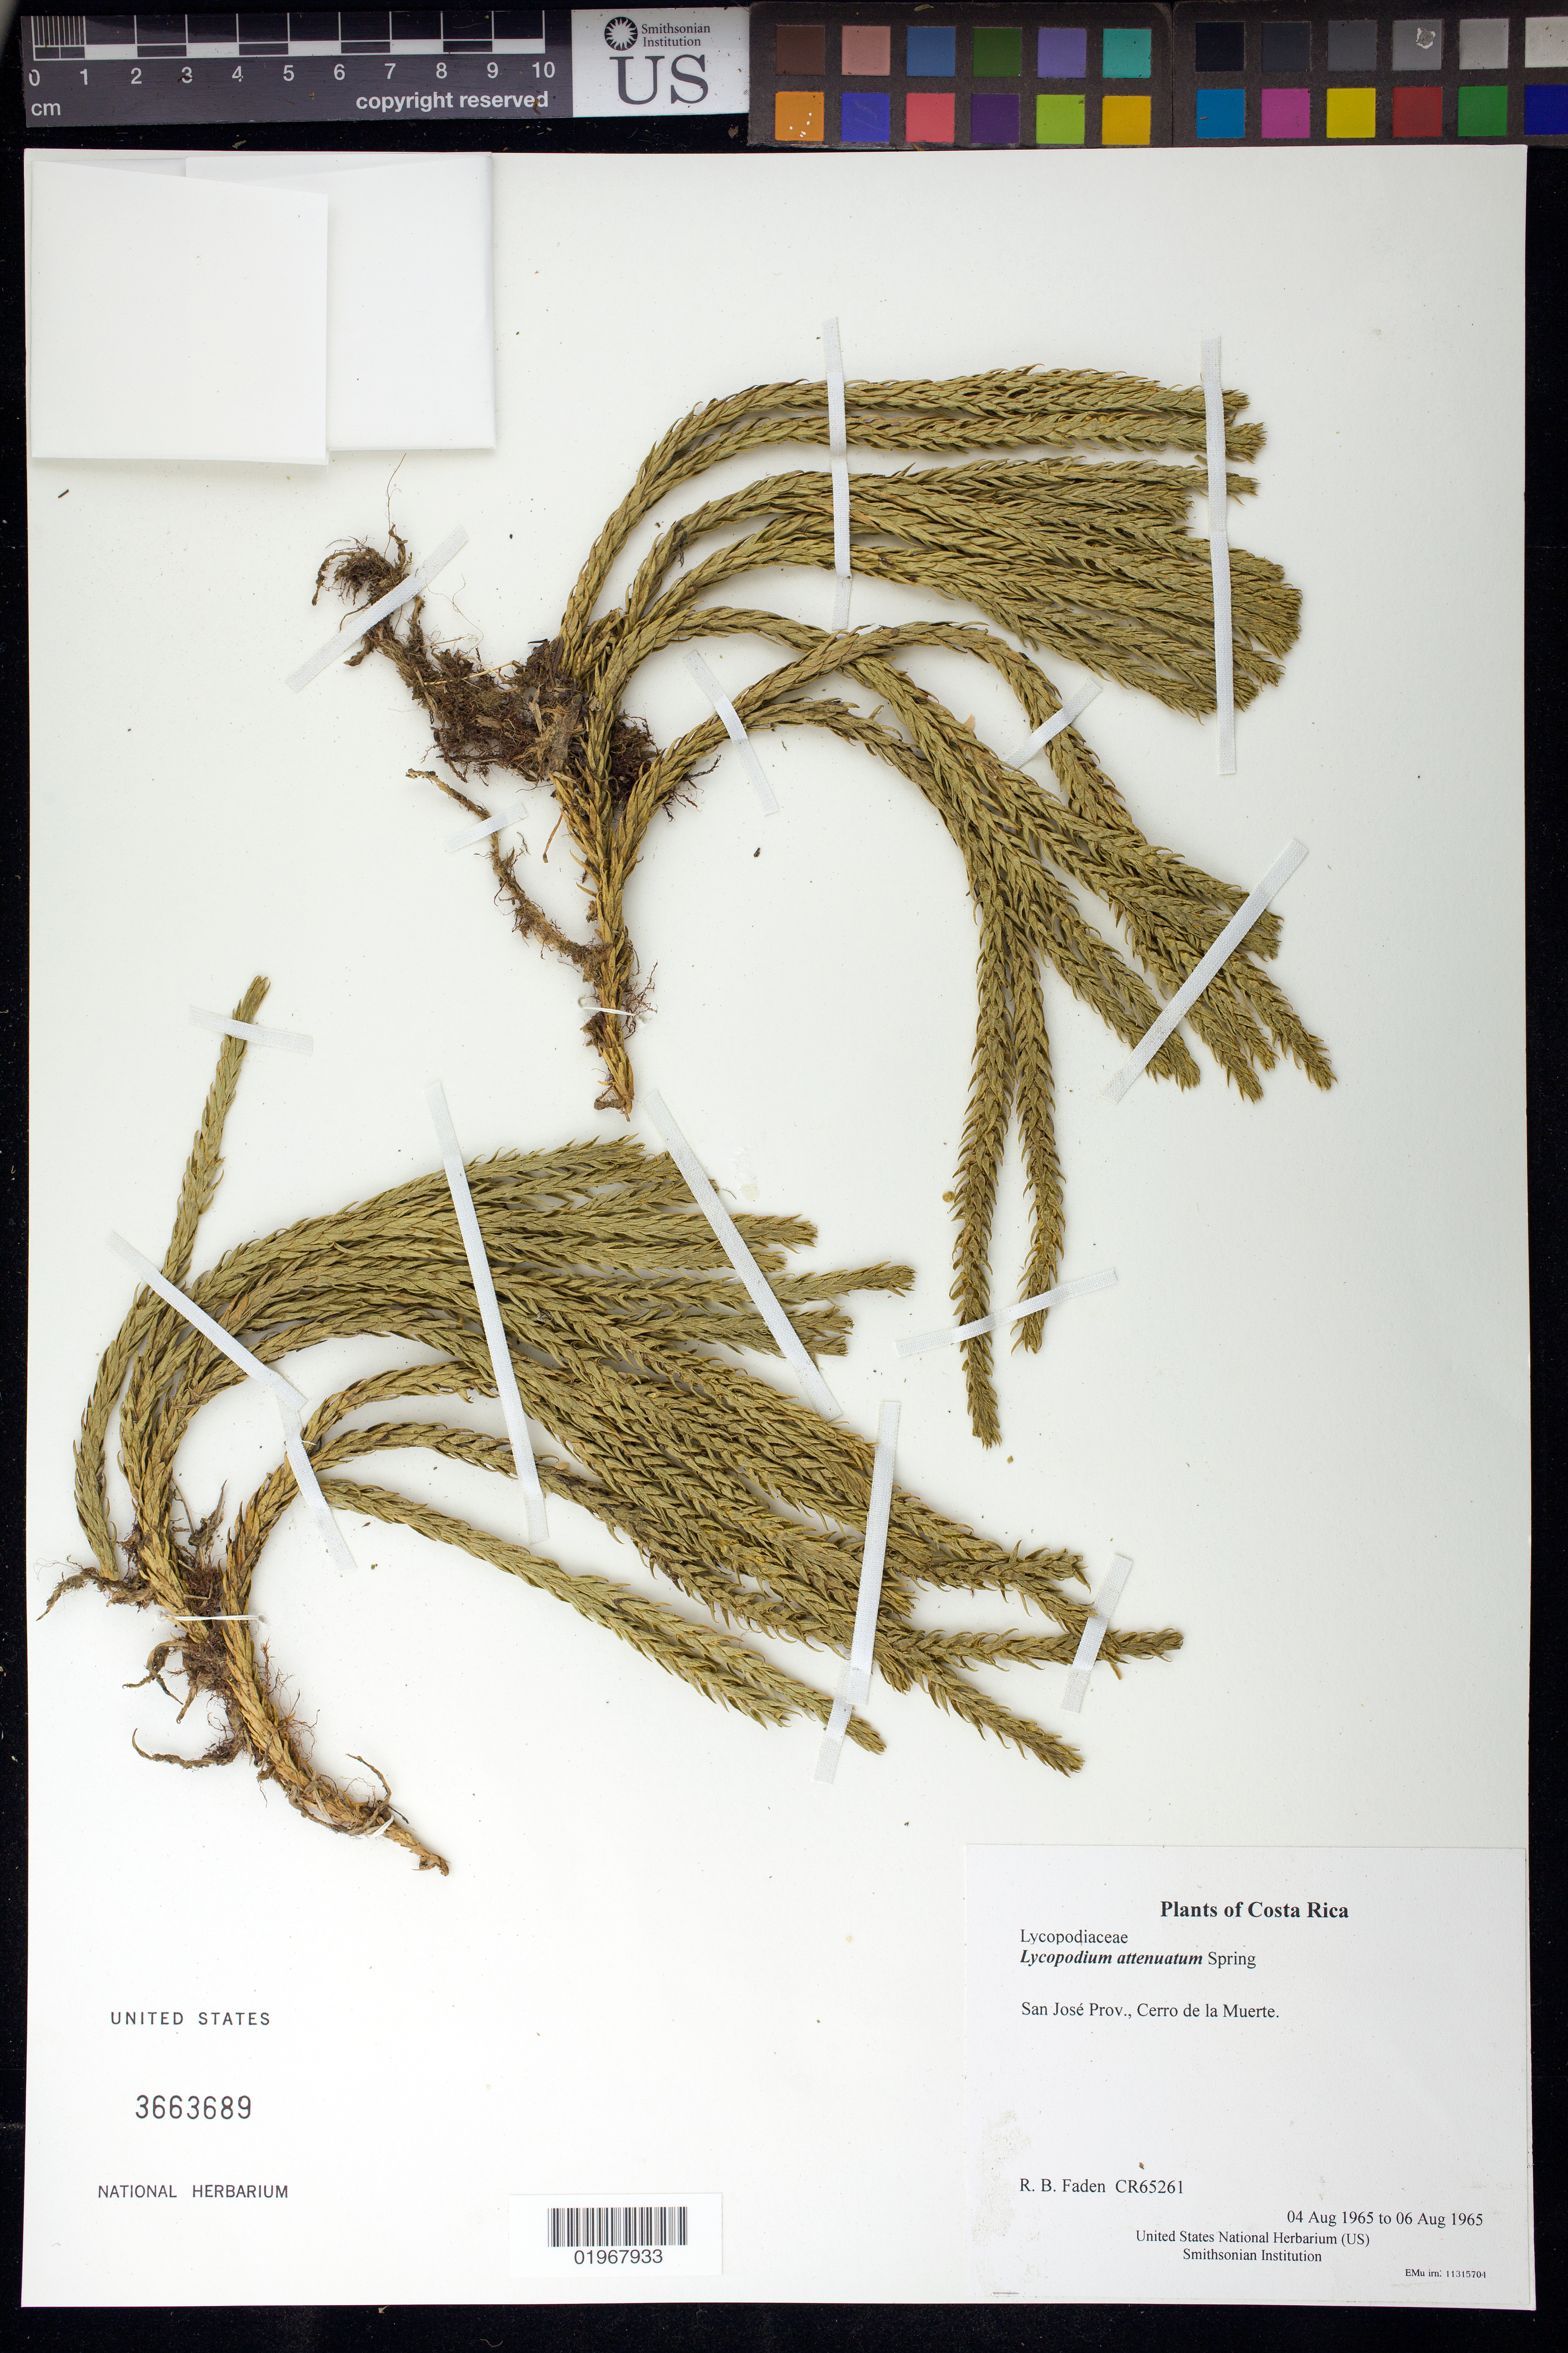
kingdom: Plantae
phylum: Tracheophyta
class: Lycopodiopsida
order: Lycopodiales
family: Lycopodiaceae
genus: Phlegmariurus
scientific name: Phlegmariurus attenuatus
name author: (Spring) B. Øllg.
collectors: R. B. Faden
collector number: CR65261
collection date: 1965-08-04/1965-08-06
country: Costa Rica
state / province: San José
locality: Cerro de la Muerte.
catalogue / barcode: US 3663689